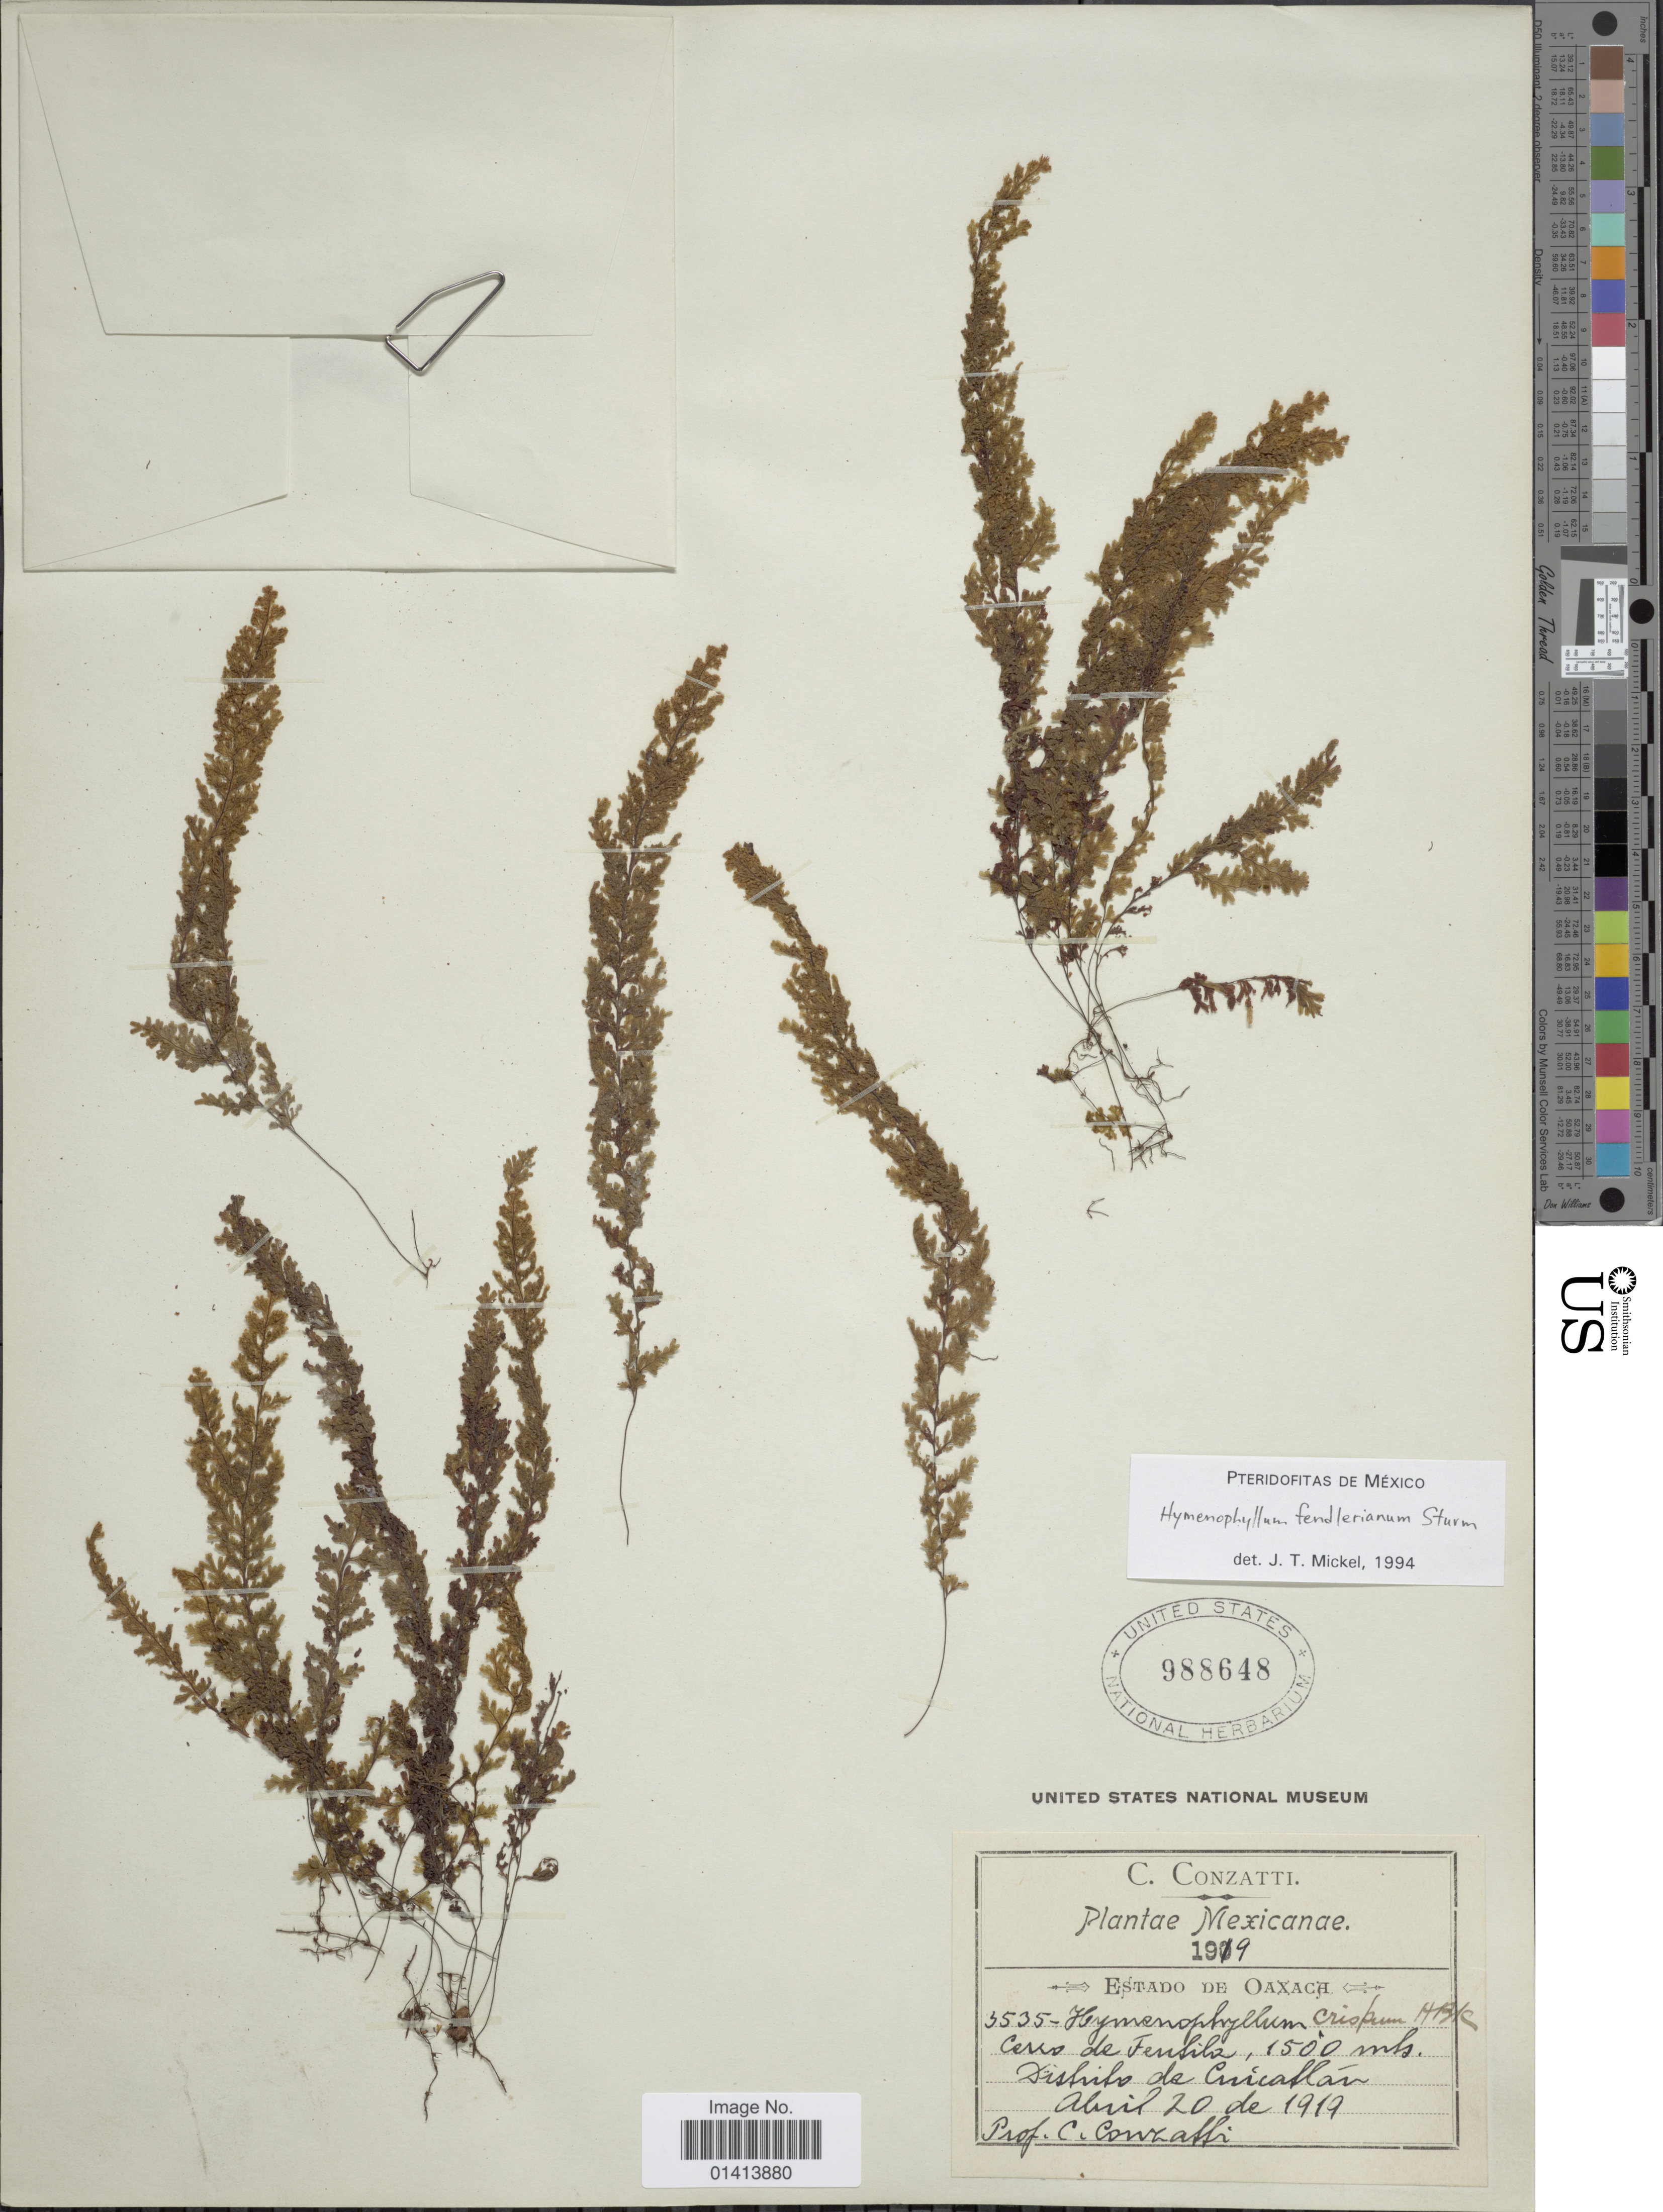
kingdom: Plantae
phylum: Tracheophyta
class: Polypodiopsida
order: Hymenophyllales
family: Hymenophyllaceae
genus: Hymenophyllum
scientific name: Hymenophyllum fendlerianum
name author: J.W. Sturm in Mart.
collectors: C. Conzatti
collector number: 3535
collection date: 1919-04-20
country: Mexico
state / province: Oaxaca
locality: Cerro de Teutila, Distrito de Cuicatlán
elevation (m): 1500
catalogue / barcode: US 988648